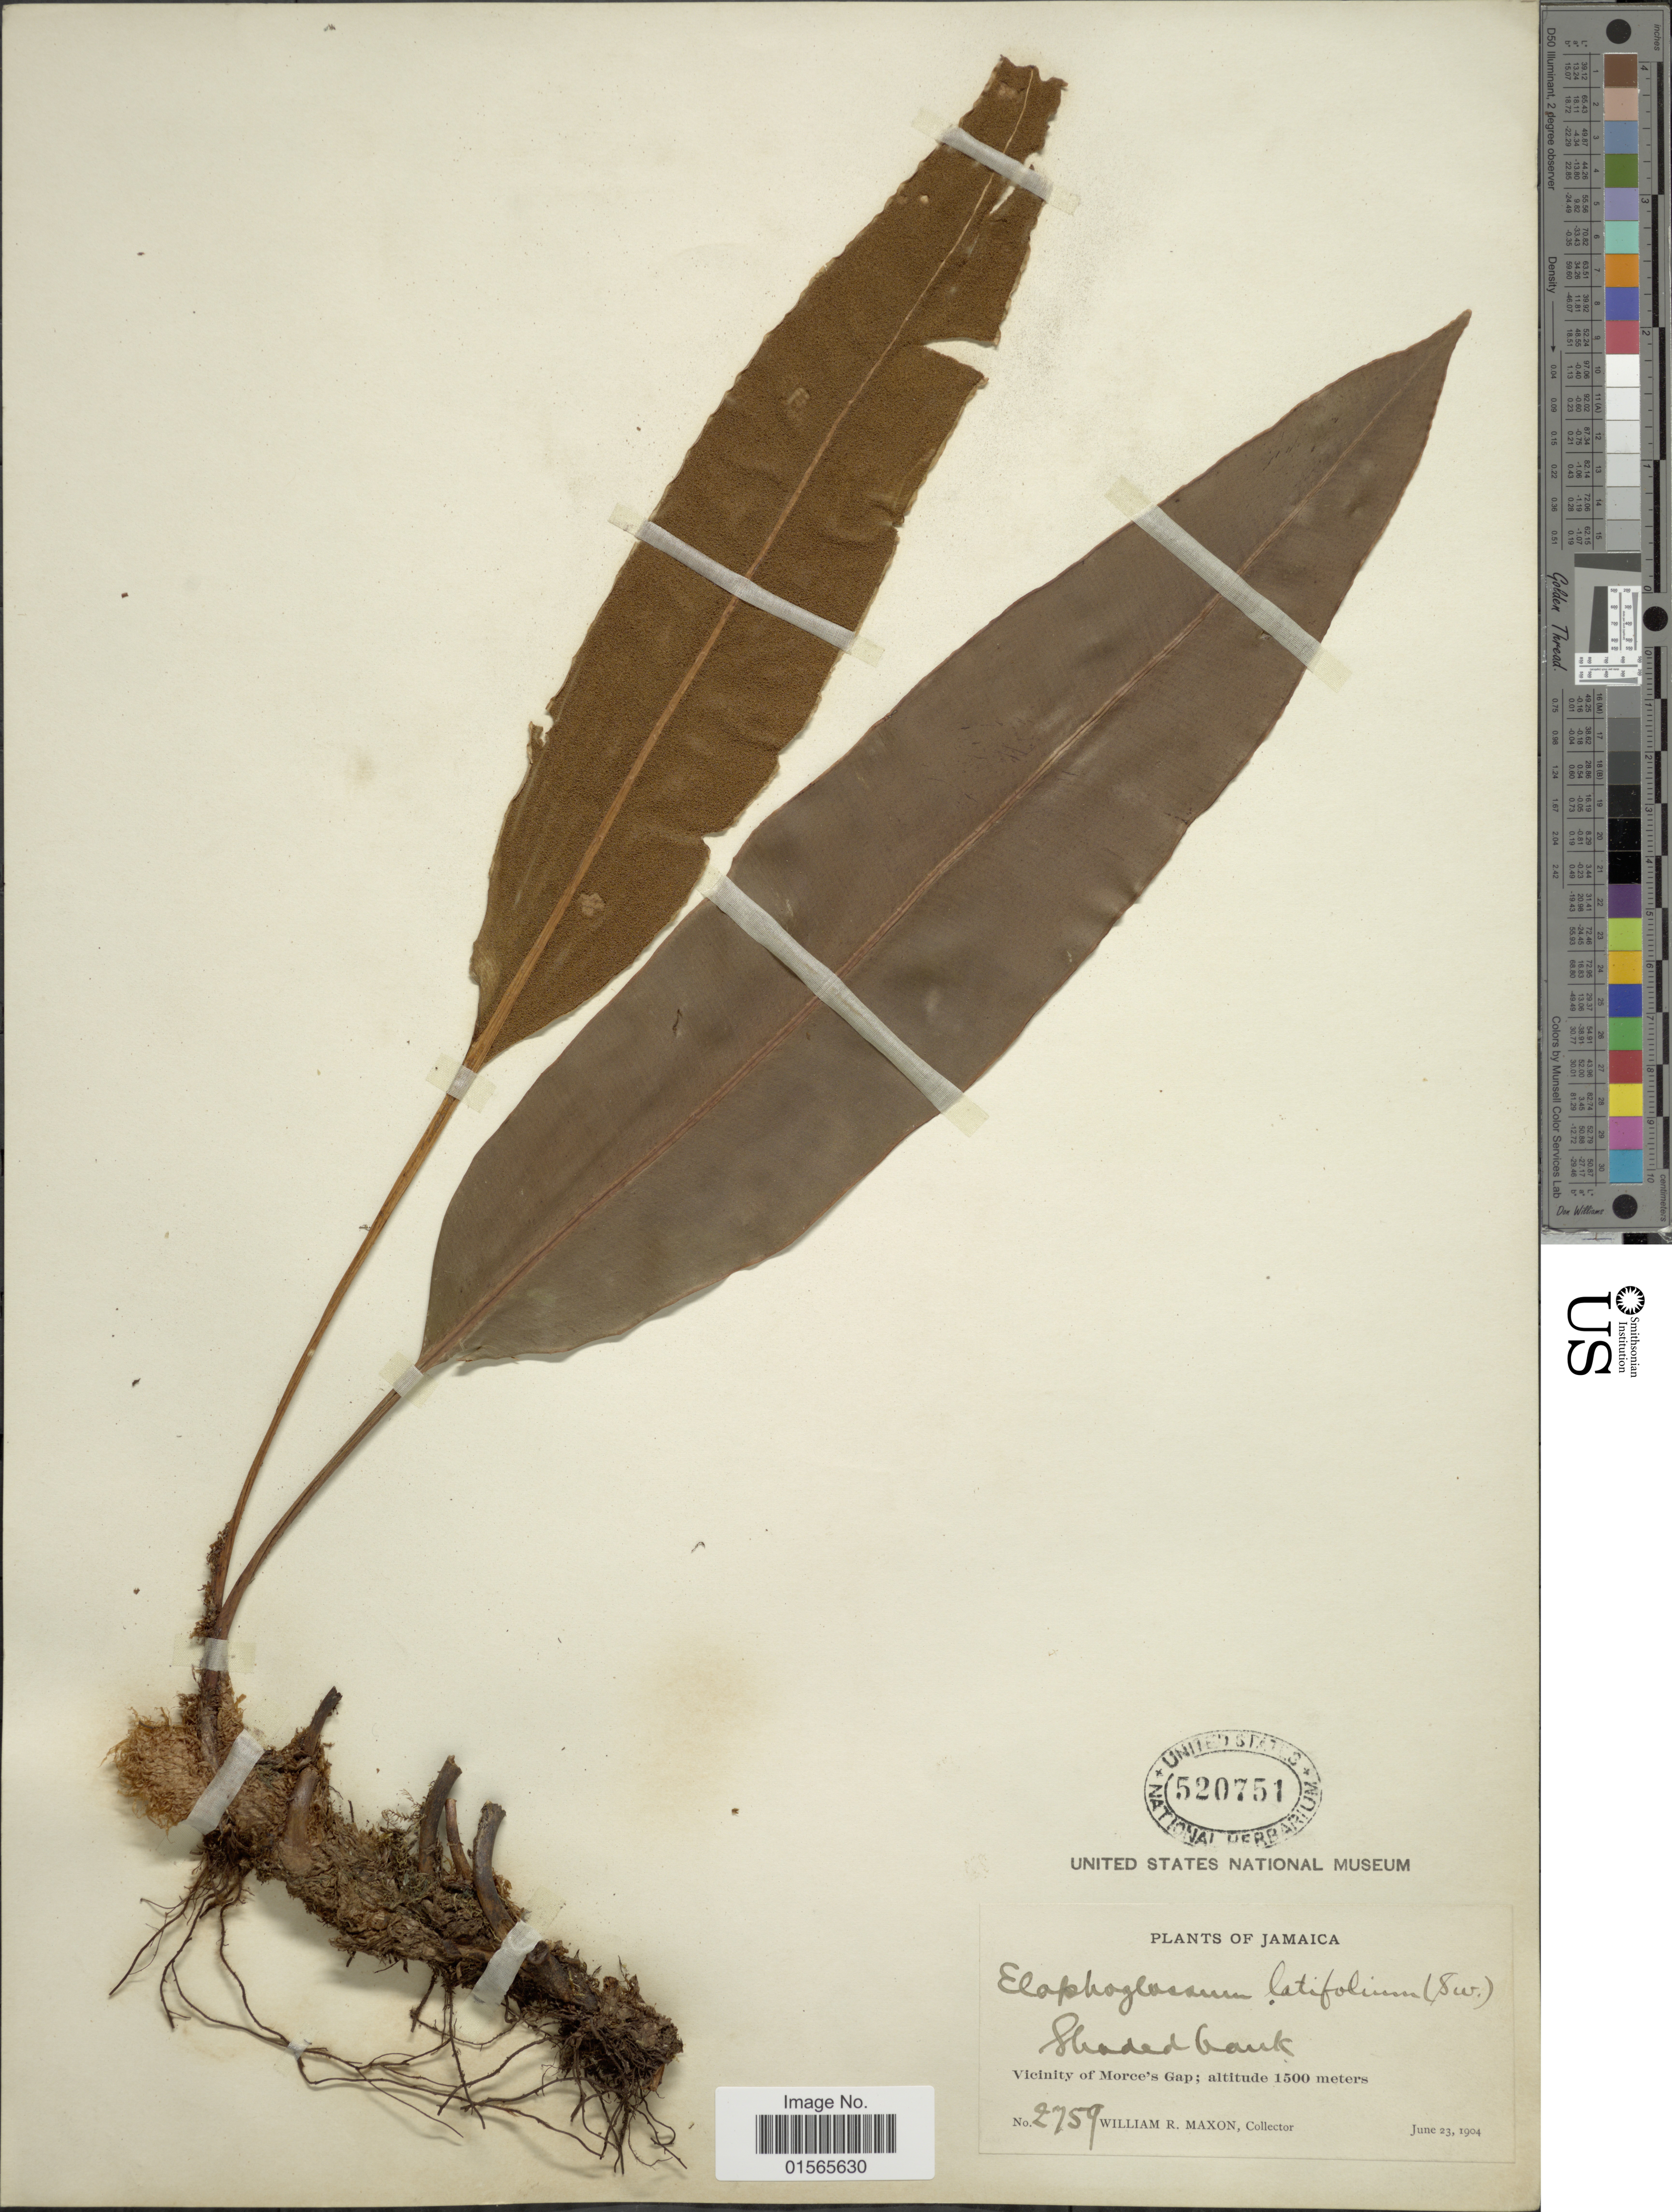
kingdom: Plantae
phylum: Tracheophyta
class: Polypodiopsida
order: Polypodiales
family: Dryopteridaceae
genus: Elaphoglossum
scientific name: Elaphoglossum latifolium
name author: (Sw.) J. Sm.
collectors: W. R. Maxon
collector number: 2759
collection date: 1904-06-23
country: Jamaica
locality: Shaded bank, Vicinity of Morce's Gap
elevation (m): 1500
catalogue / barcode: US 520751